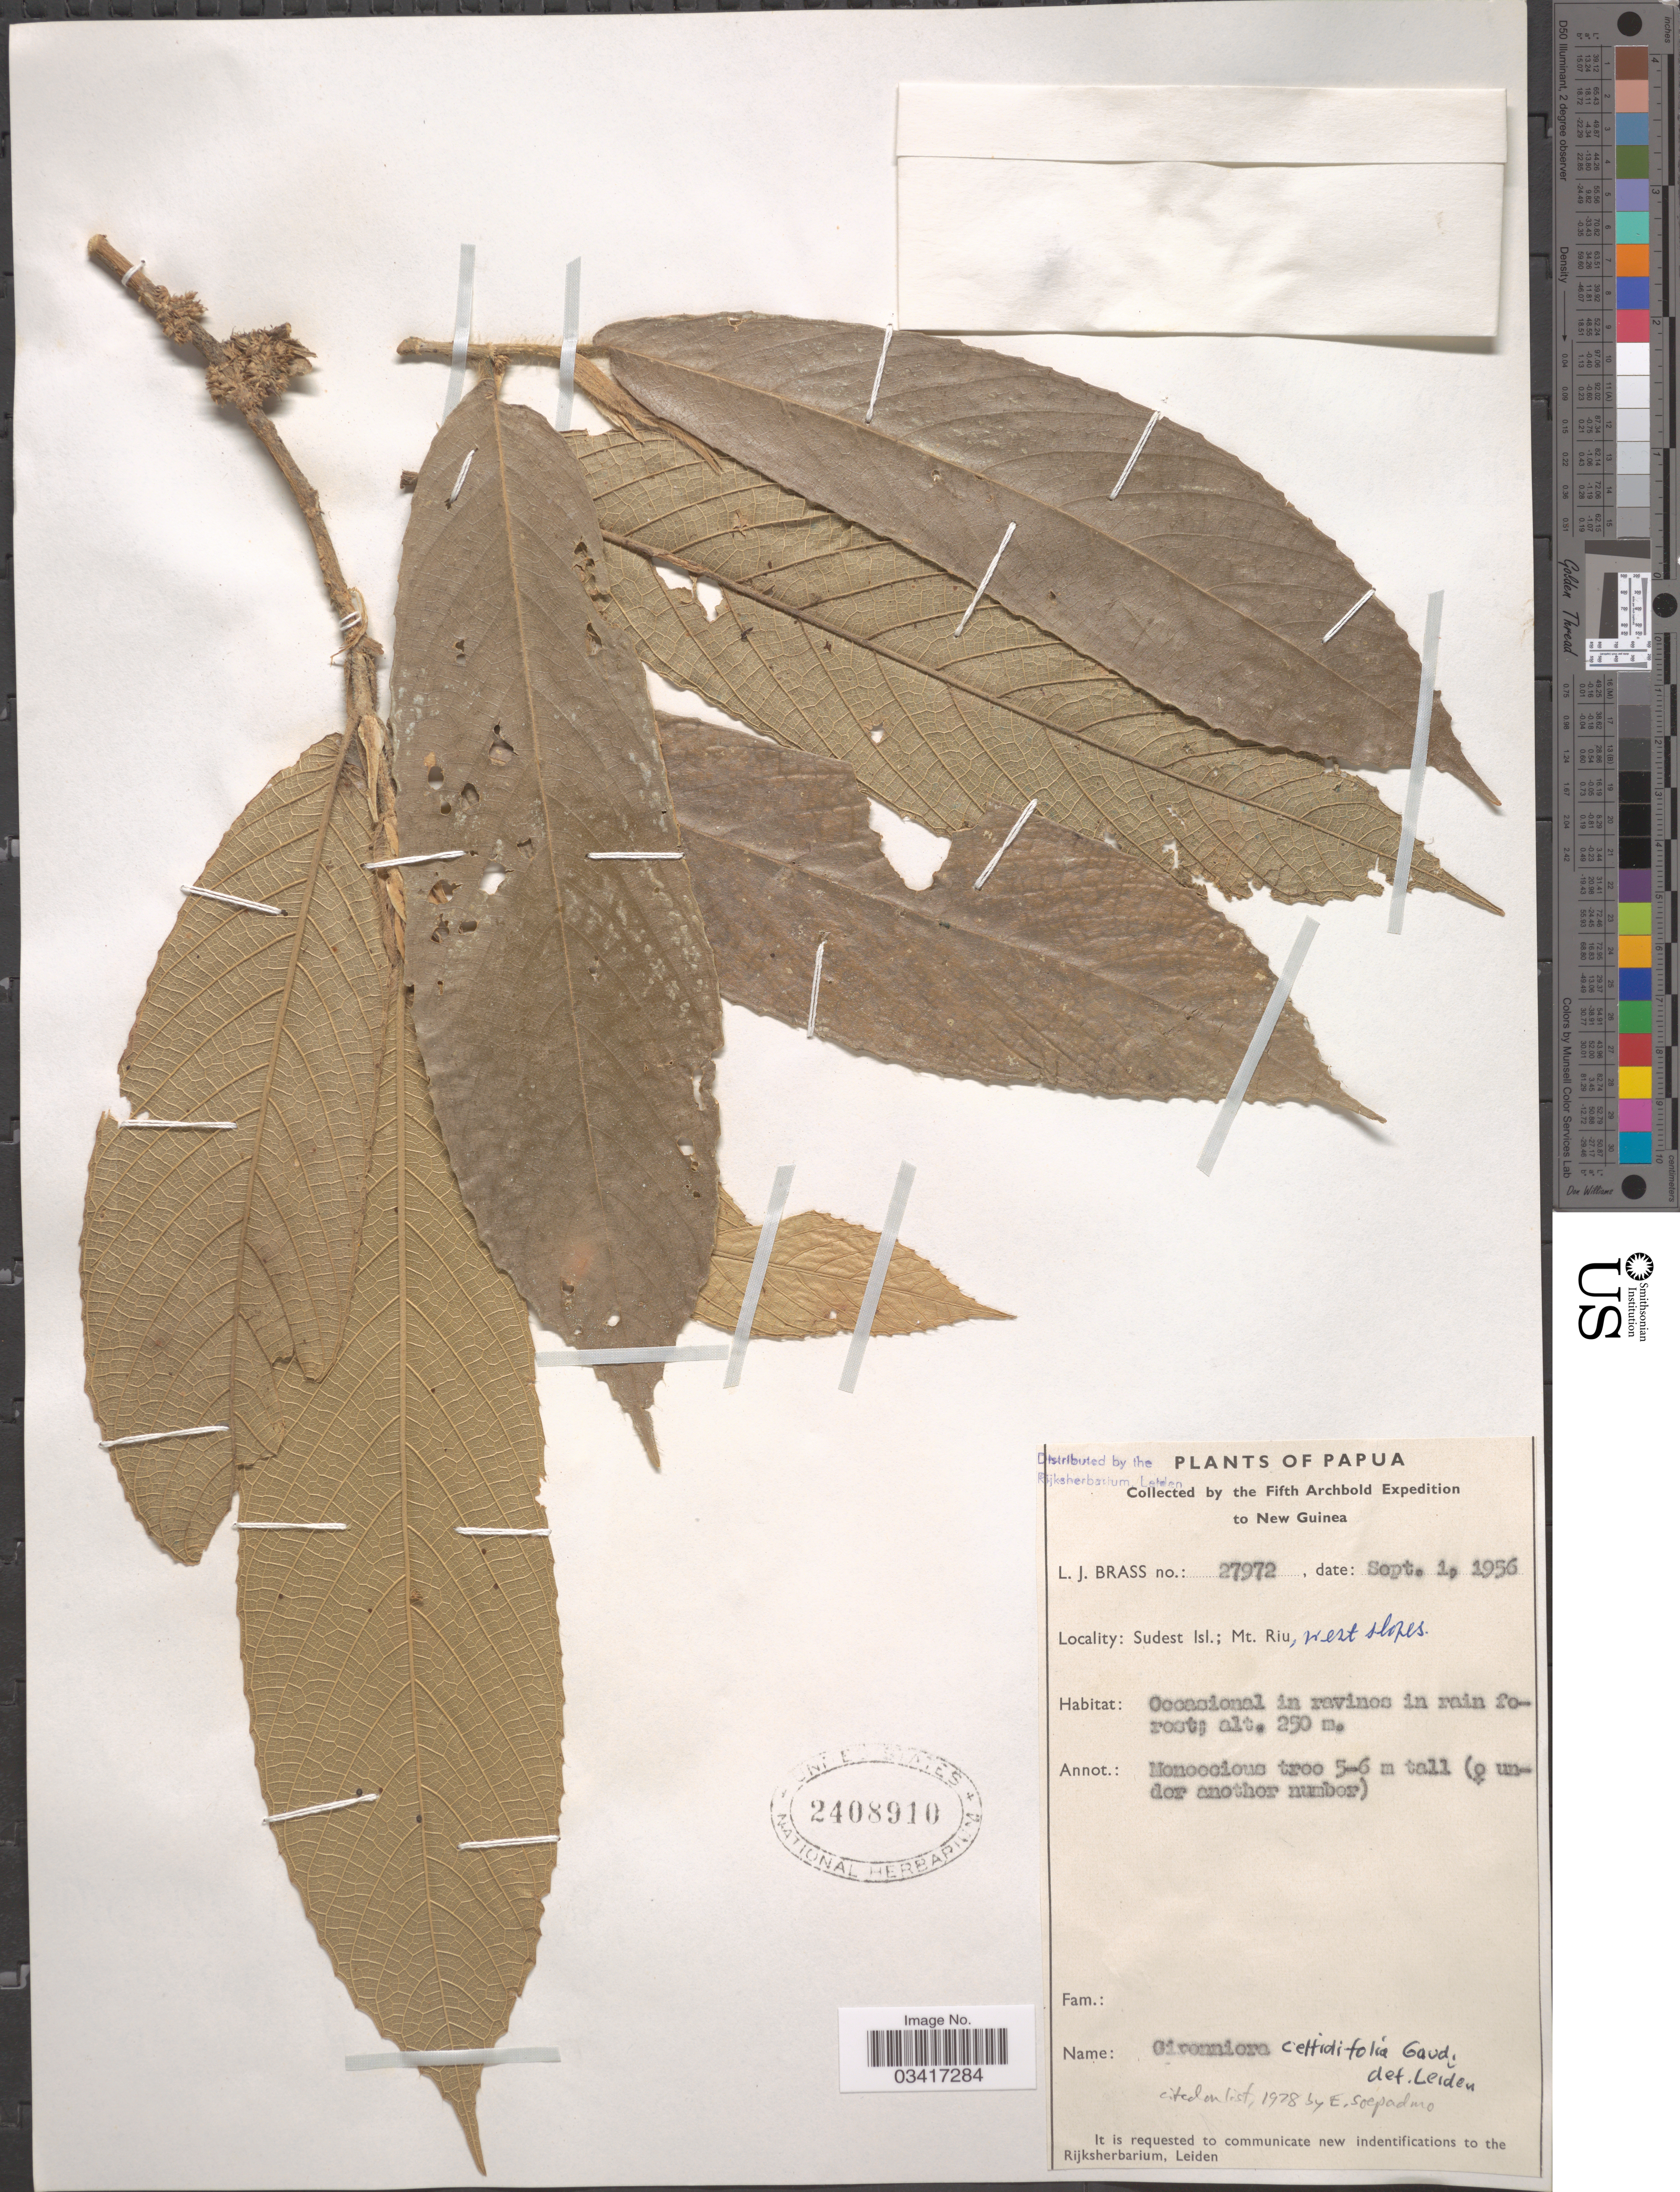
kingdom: Plantae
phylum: Tracheophyta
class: Magnoliopsida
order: Rosales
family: Cannabaceae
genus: Gironniera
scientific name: Gironniera celtidifolia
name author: Gaudich.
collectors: L. J. Brass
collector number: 27972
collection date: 1956-09-01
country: Papua New Guinea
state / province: Milne Bay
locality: New Guinea. Sudest Isl.; Mt. Riu, west slopes.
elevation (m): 250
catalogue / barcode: US 2408910